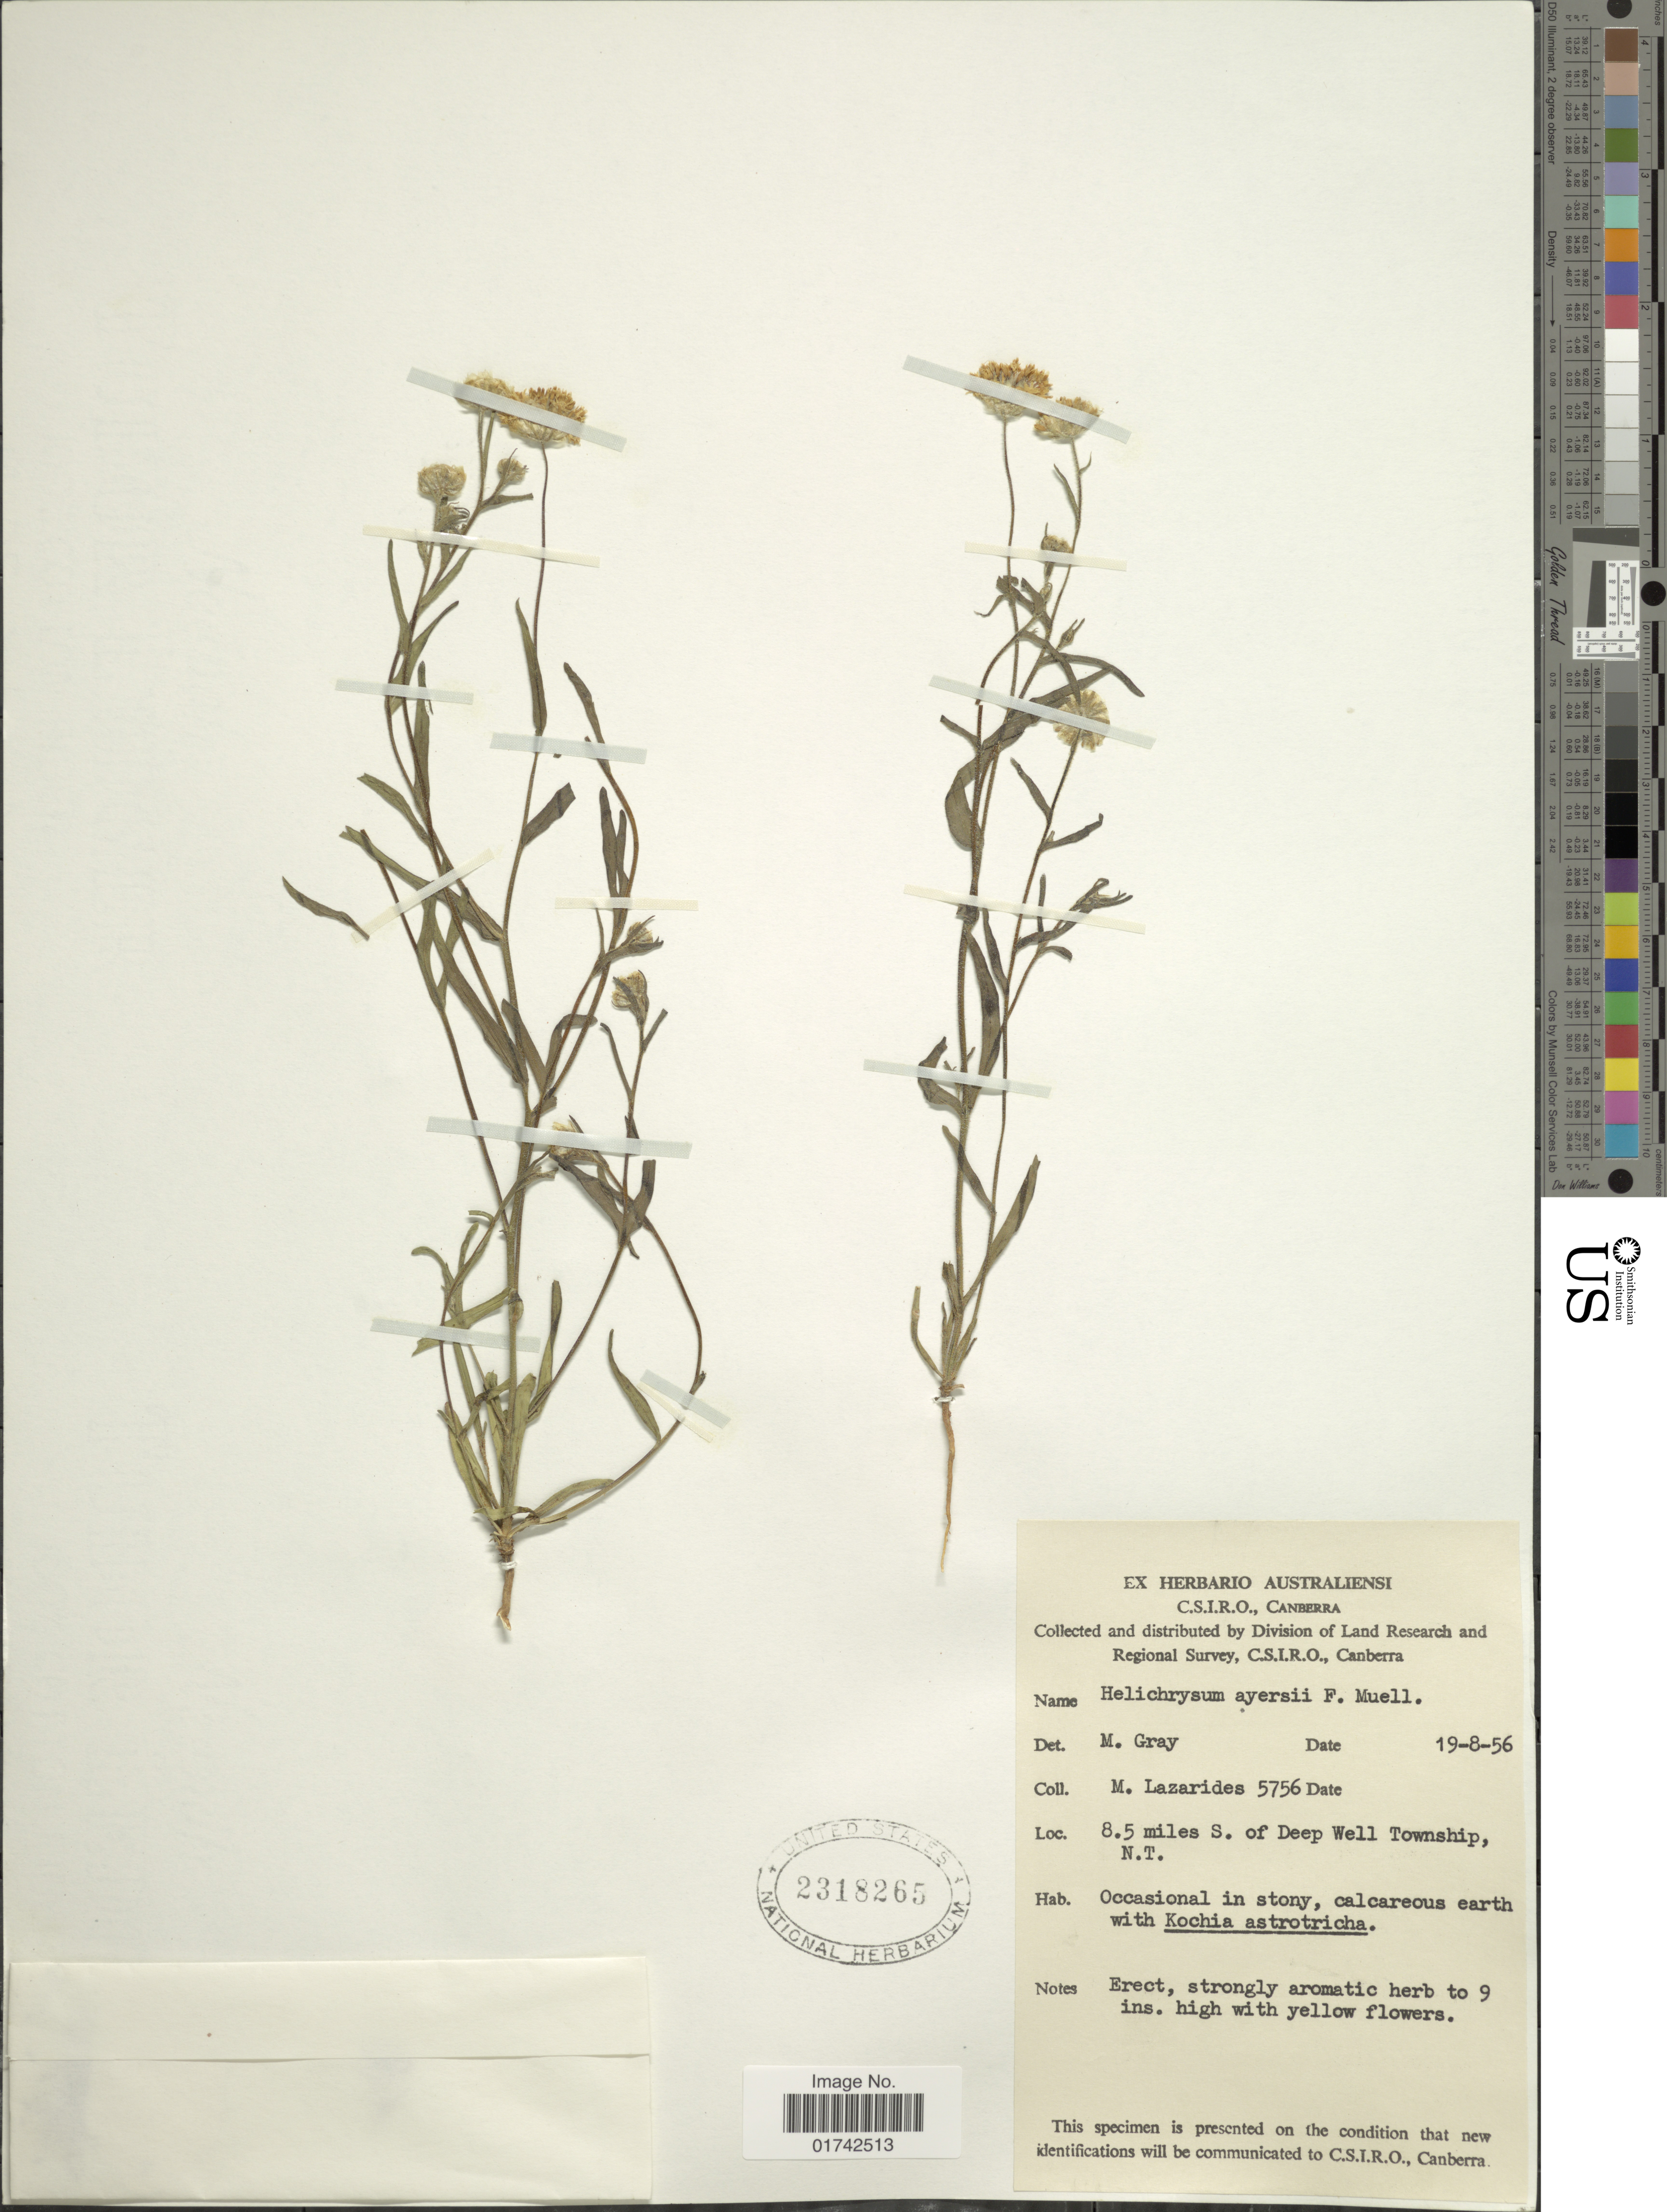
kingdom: Plantae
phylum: Tracheophyta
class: Magnoliopsida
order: Asterales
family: Asteraceae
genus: Helichrysum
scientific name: Helichrysum ayersii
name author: F. Muell.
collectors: M. Lazarides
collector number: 5756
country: Australia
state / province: Northern Territory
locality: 8.5 miles S. of Deep Well Township, N.T.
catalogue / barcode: US 2318265